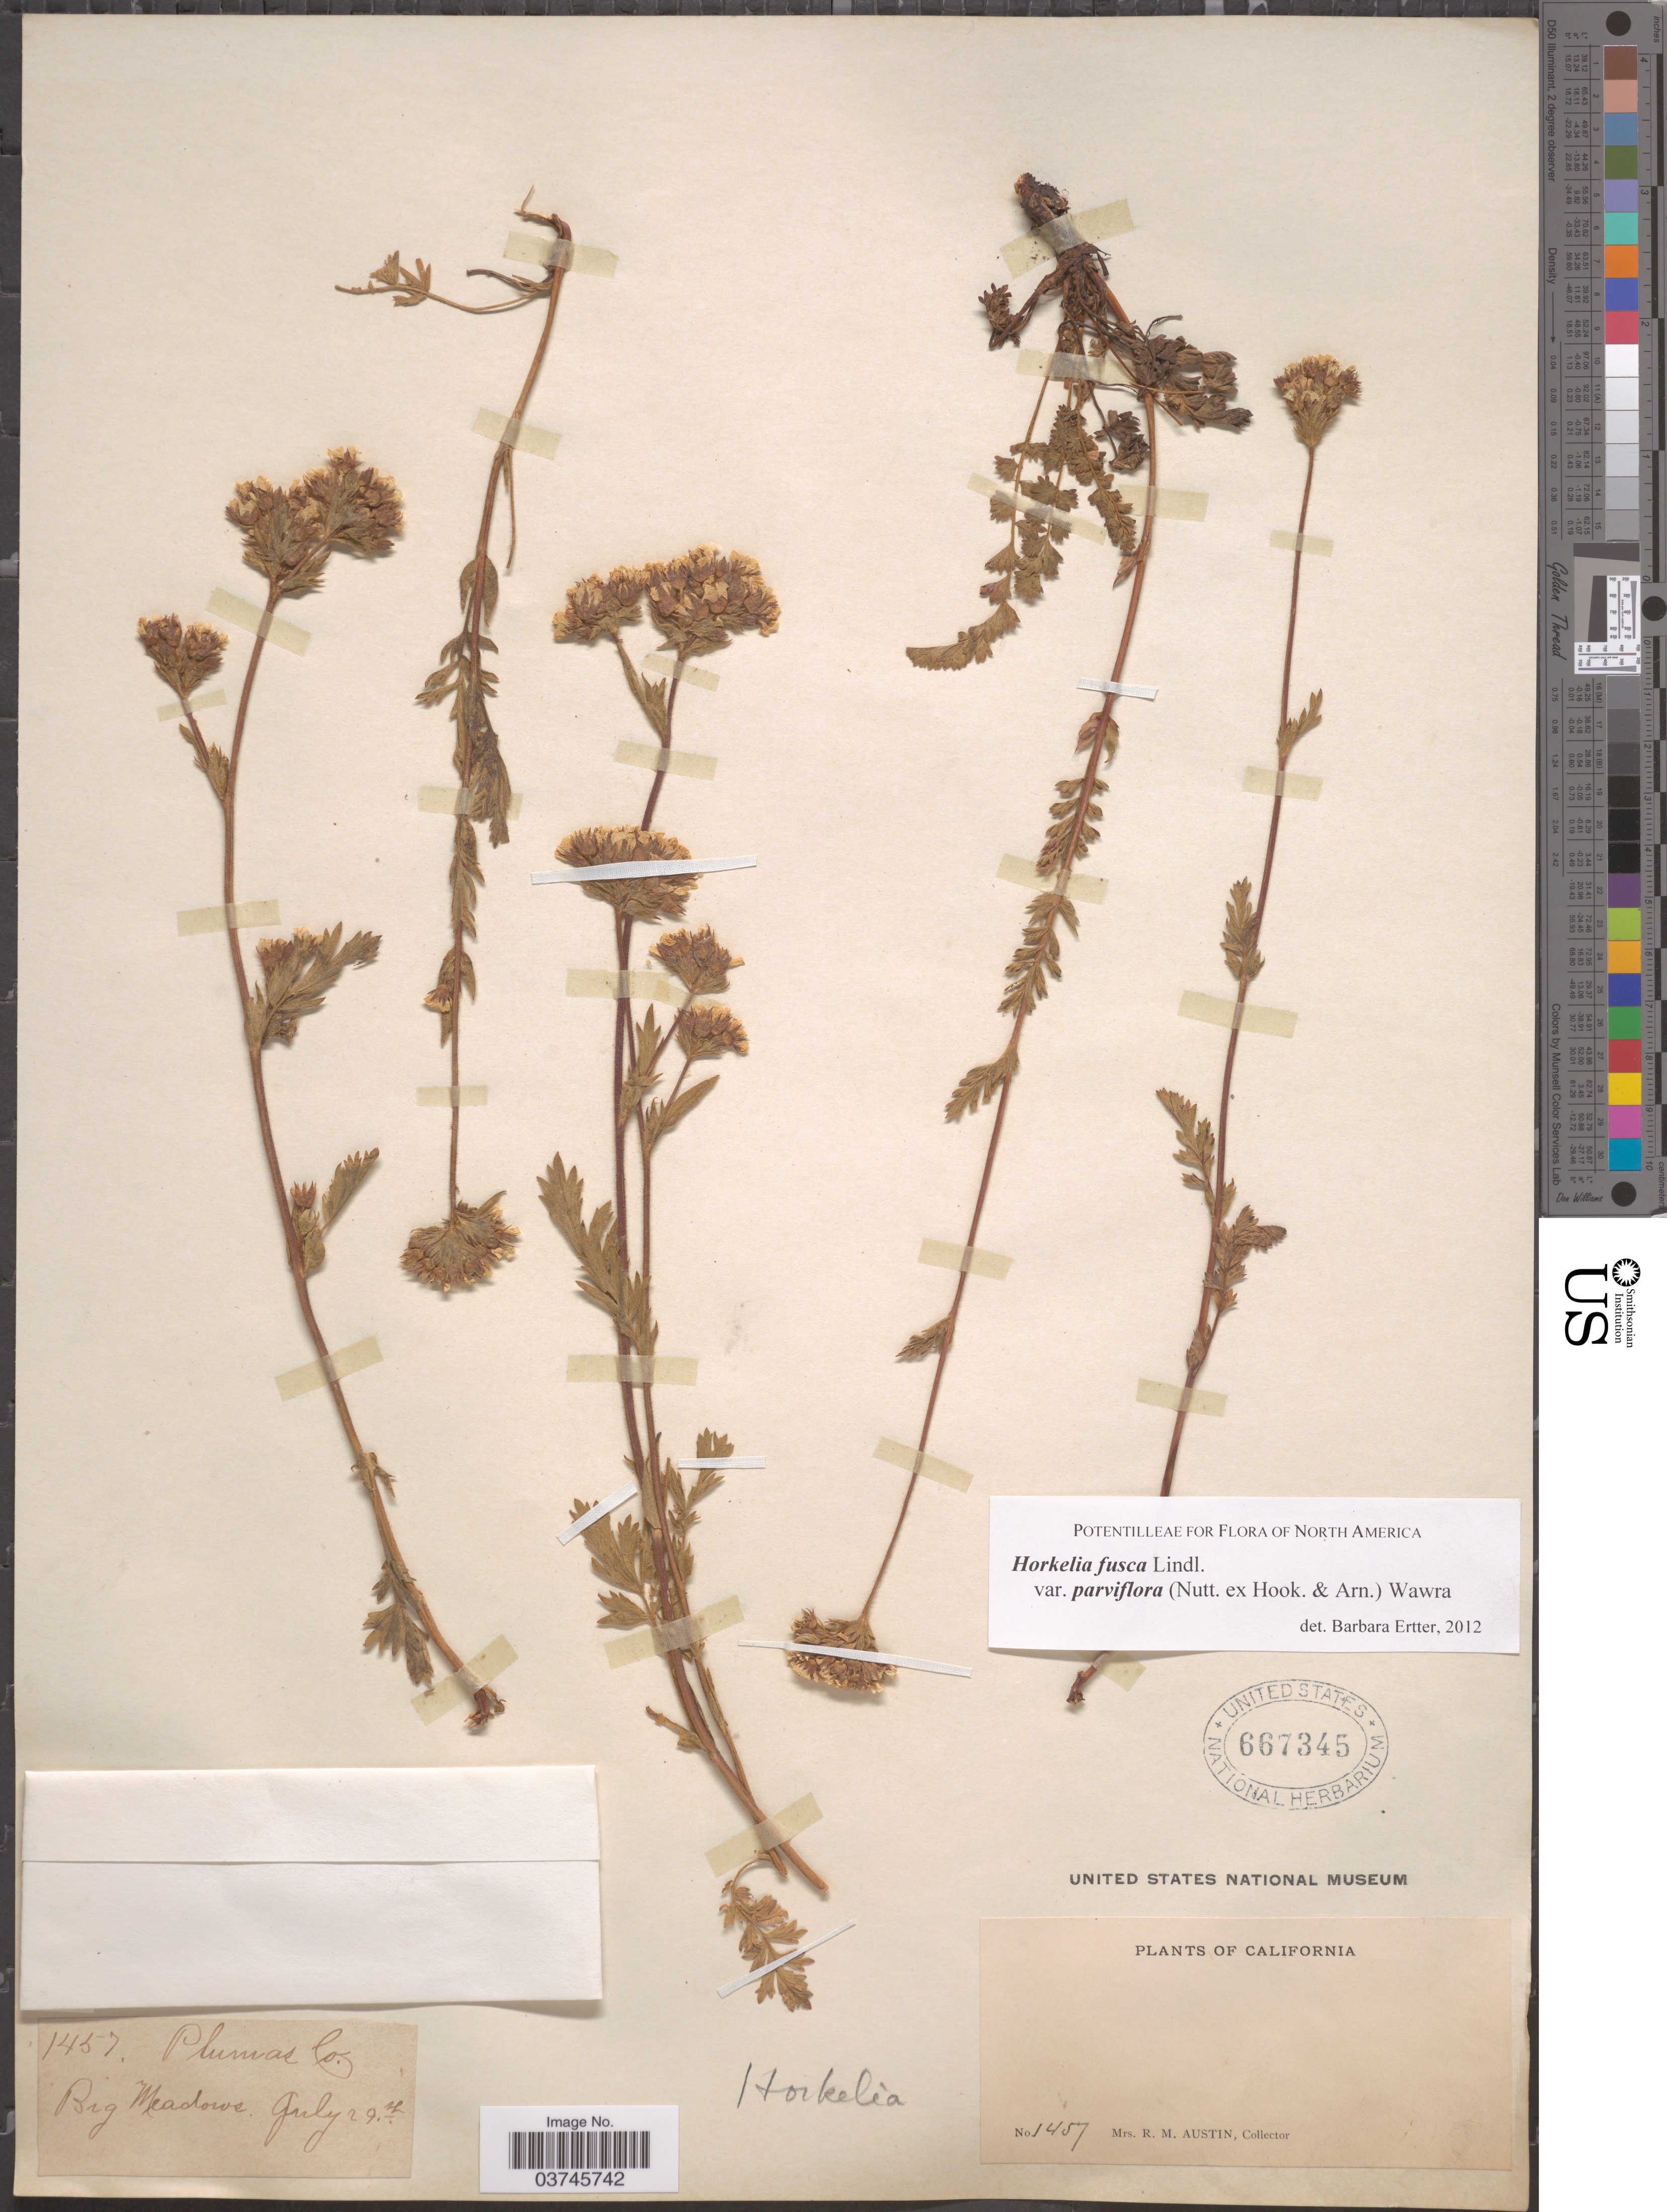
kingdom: Plantae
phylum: Tracheophyta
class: Magnoliopsida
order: Rosales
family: Rosaceae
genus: Potentilla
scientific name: Potentilla douglasii var. parviflora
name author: (Nutt. ex Hook. & Arn.) J.T. Howell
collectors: R. Austin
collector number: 1457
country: United States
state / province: California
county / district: Plumas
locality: Plumas Co. Big Meadows.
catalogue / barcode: US 667345